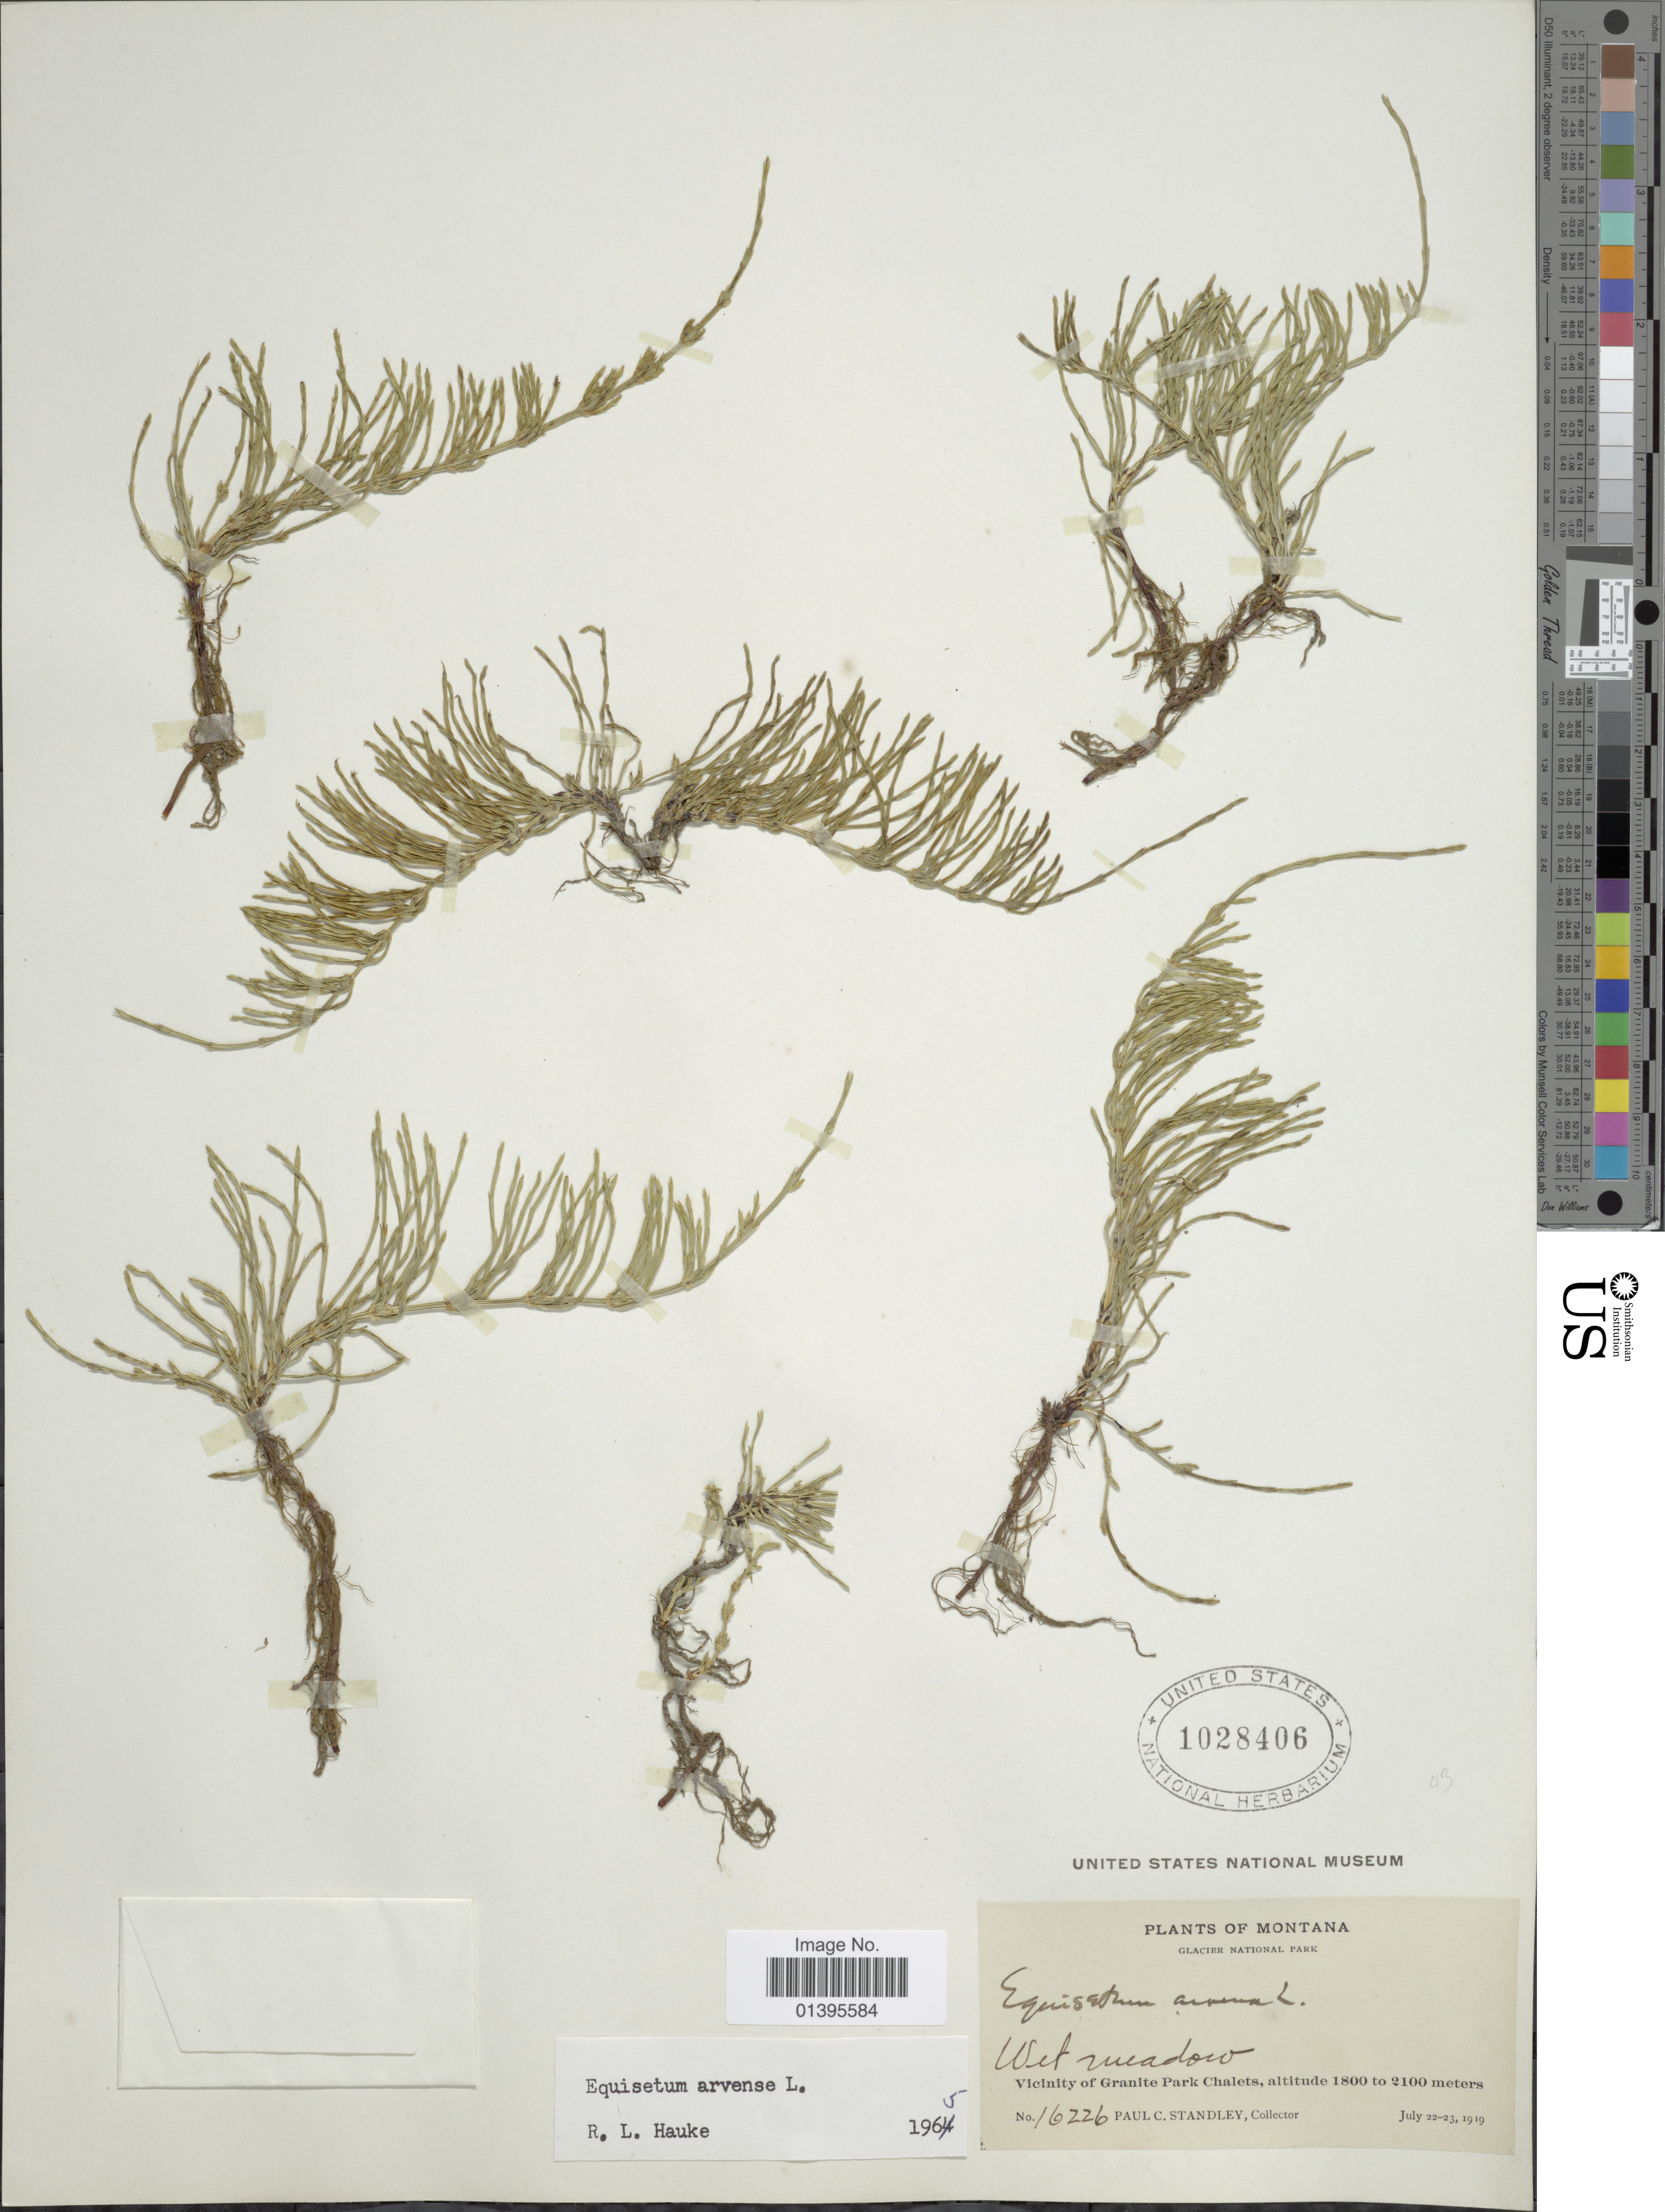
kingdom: Plantae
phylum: Tracheophyta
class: Polypodiopsida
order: Equisetales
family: Equisetaceae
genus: Equisetum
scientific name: Equisetum arvense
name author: L.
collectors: P. C. Standley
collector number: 16226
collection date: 1919-07-22/1919-07-23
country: United States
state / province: Montana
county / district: Flathead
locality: Glacier National Park, Vicinity of Granite Park Chalets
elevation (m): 1800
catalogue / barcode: US 1028406